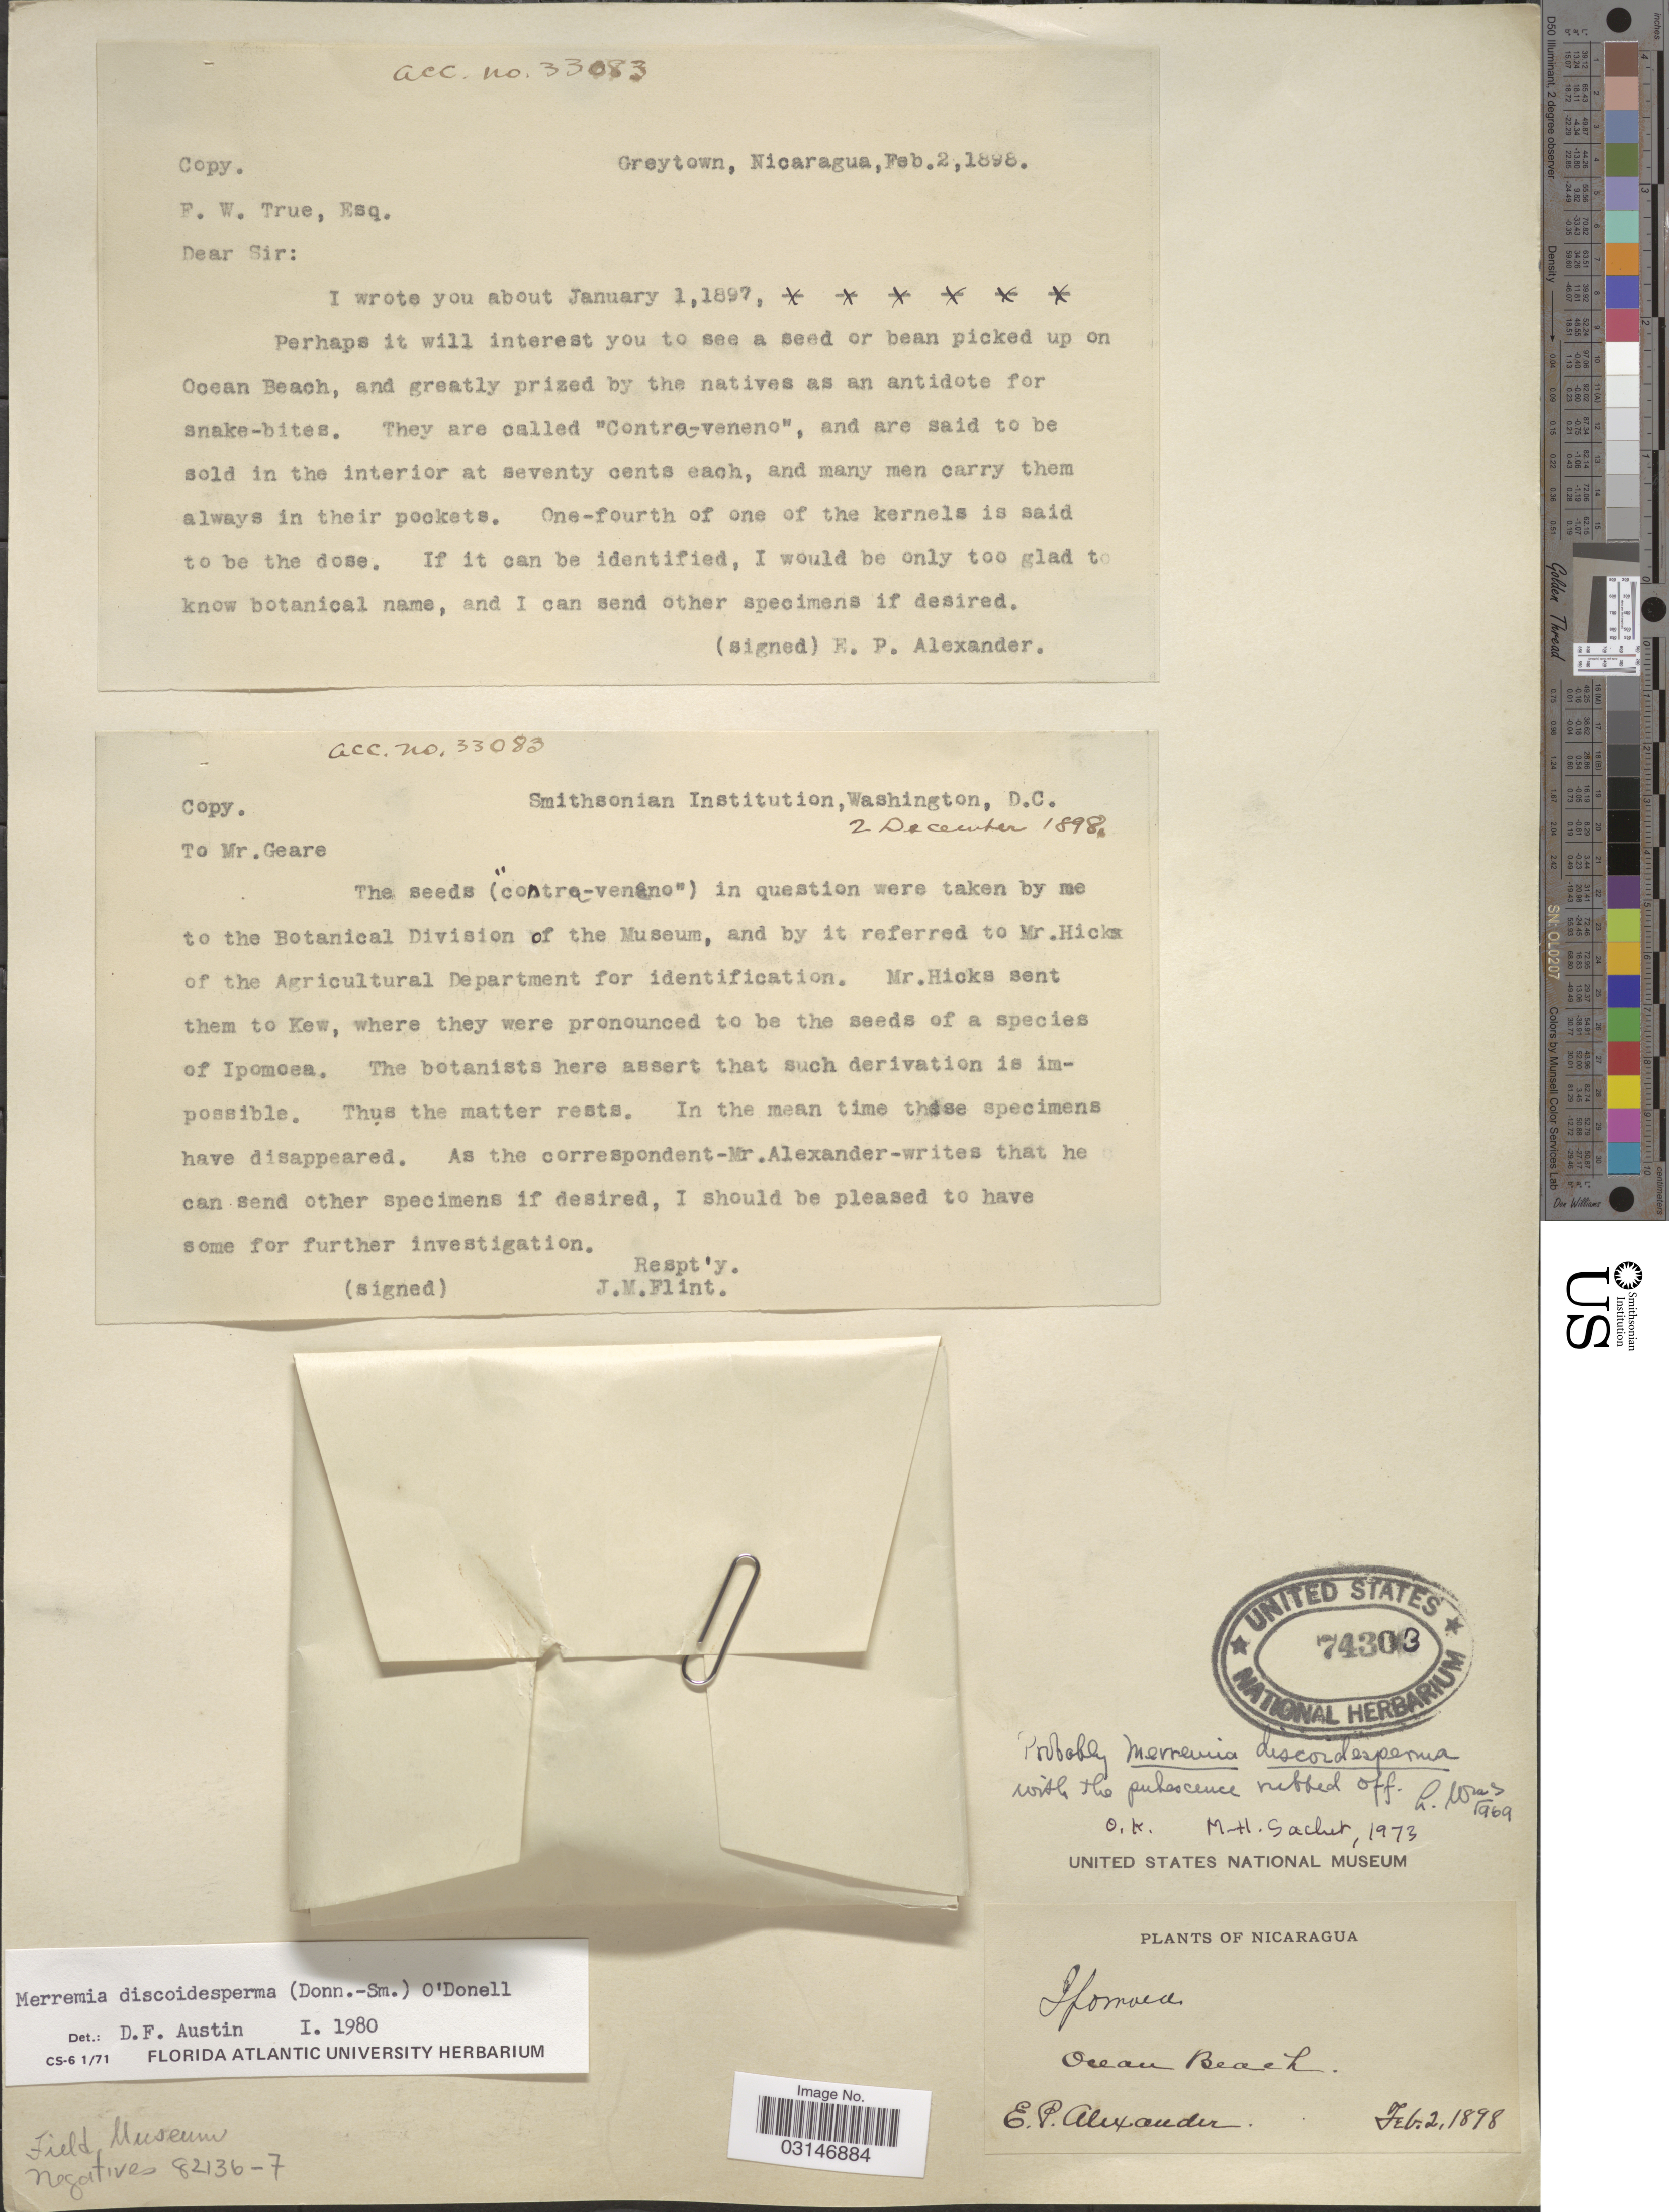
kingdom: Plantae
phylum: Tracheophyta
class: Magnoliopsida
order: Solanales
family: Convolvulaceae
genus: Distimake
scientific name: Distimake discoidesperma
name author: (Donn. Sm.) A. R. Simões & Sim.-Bianch.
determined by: Strong, Mark T., (BOT), Smithsonian Institution - National Museum of Natural History (UNITED STATES)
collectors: E. Alexander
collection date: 1898-02-02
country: Nicaragua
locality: Ocean Beach.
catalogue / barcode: US 74303